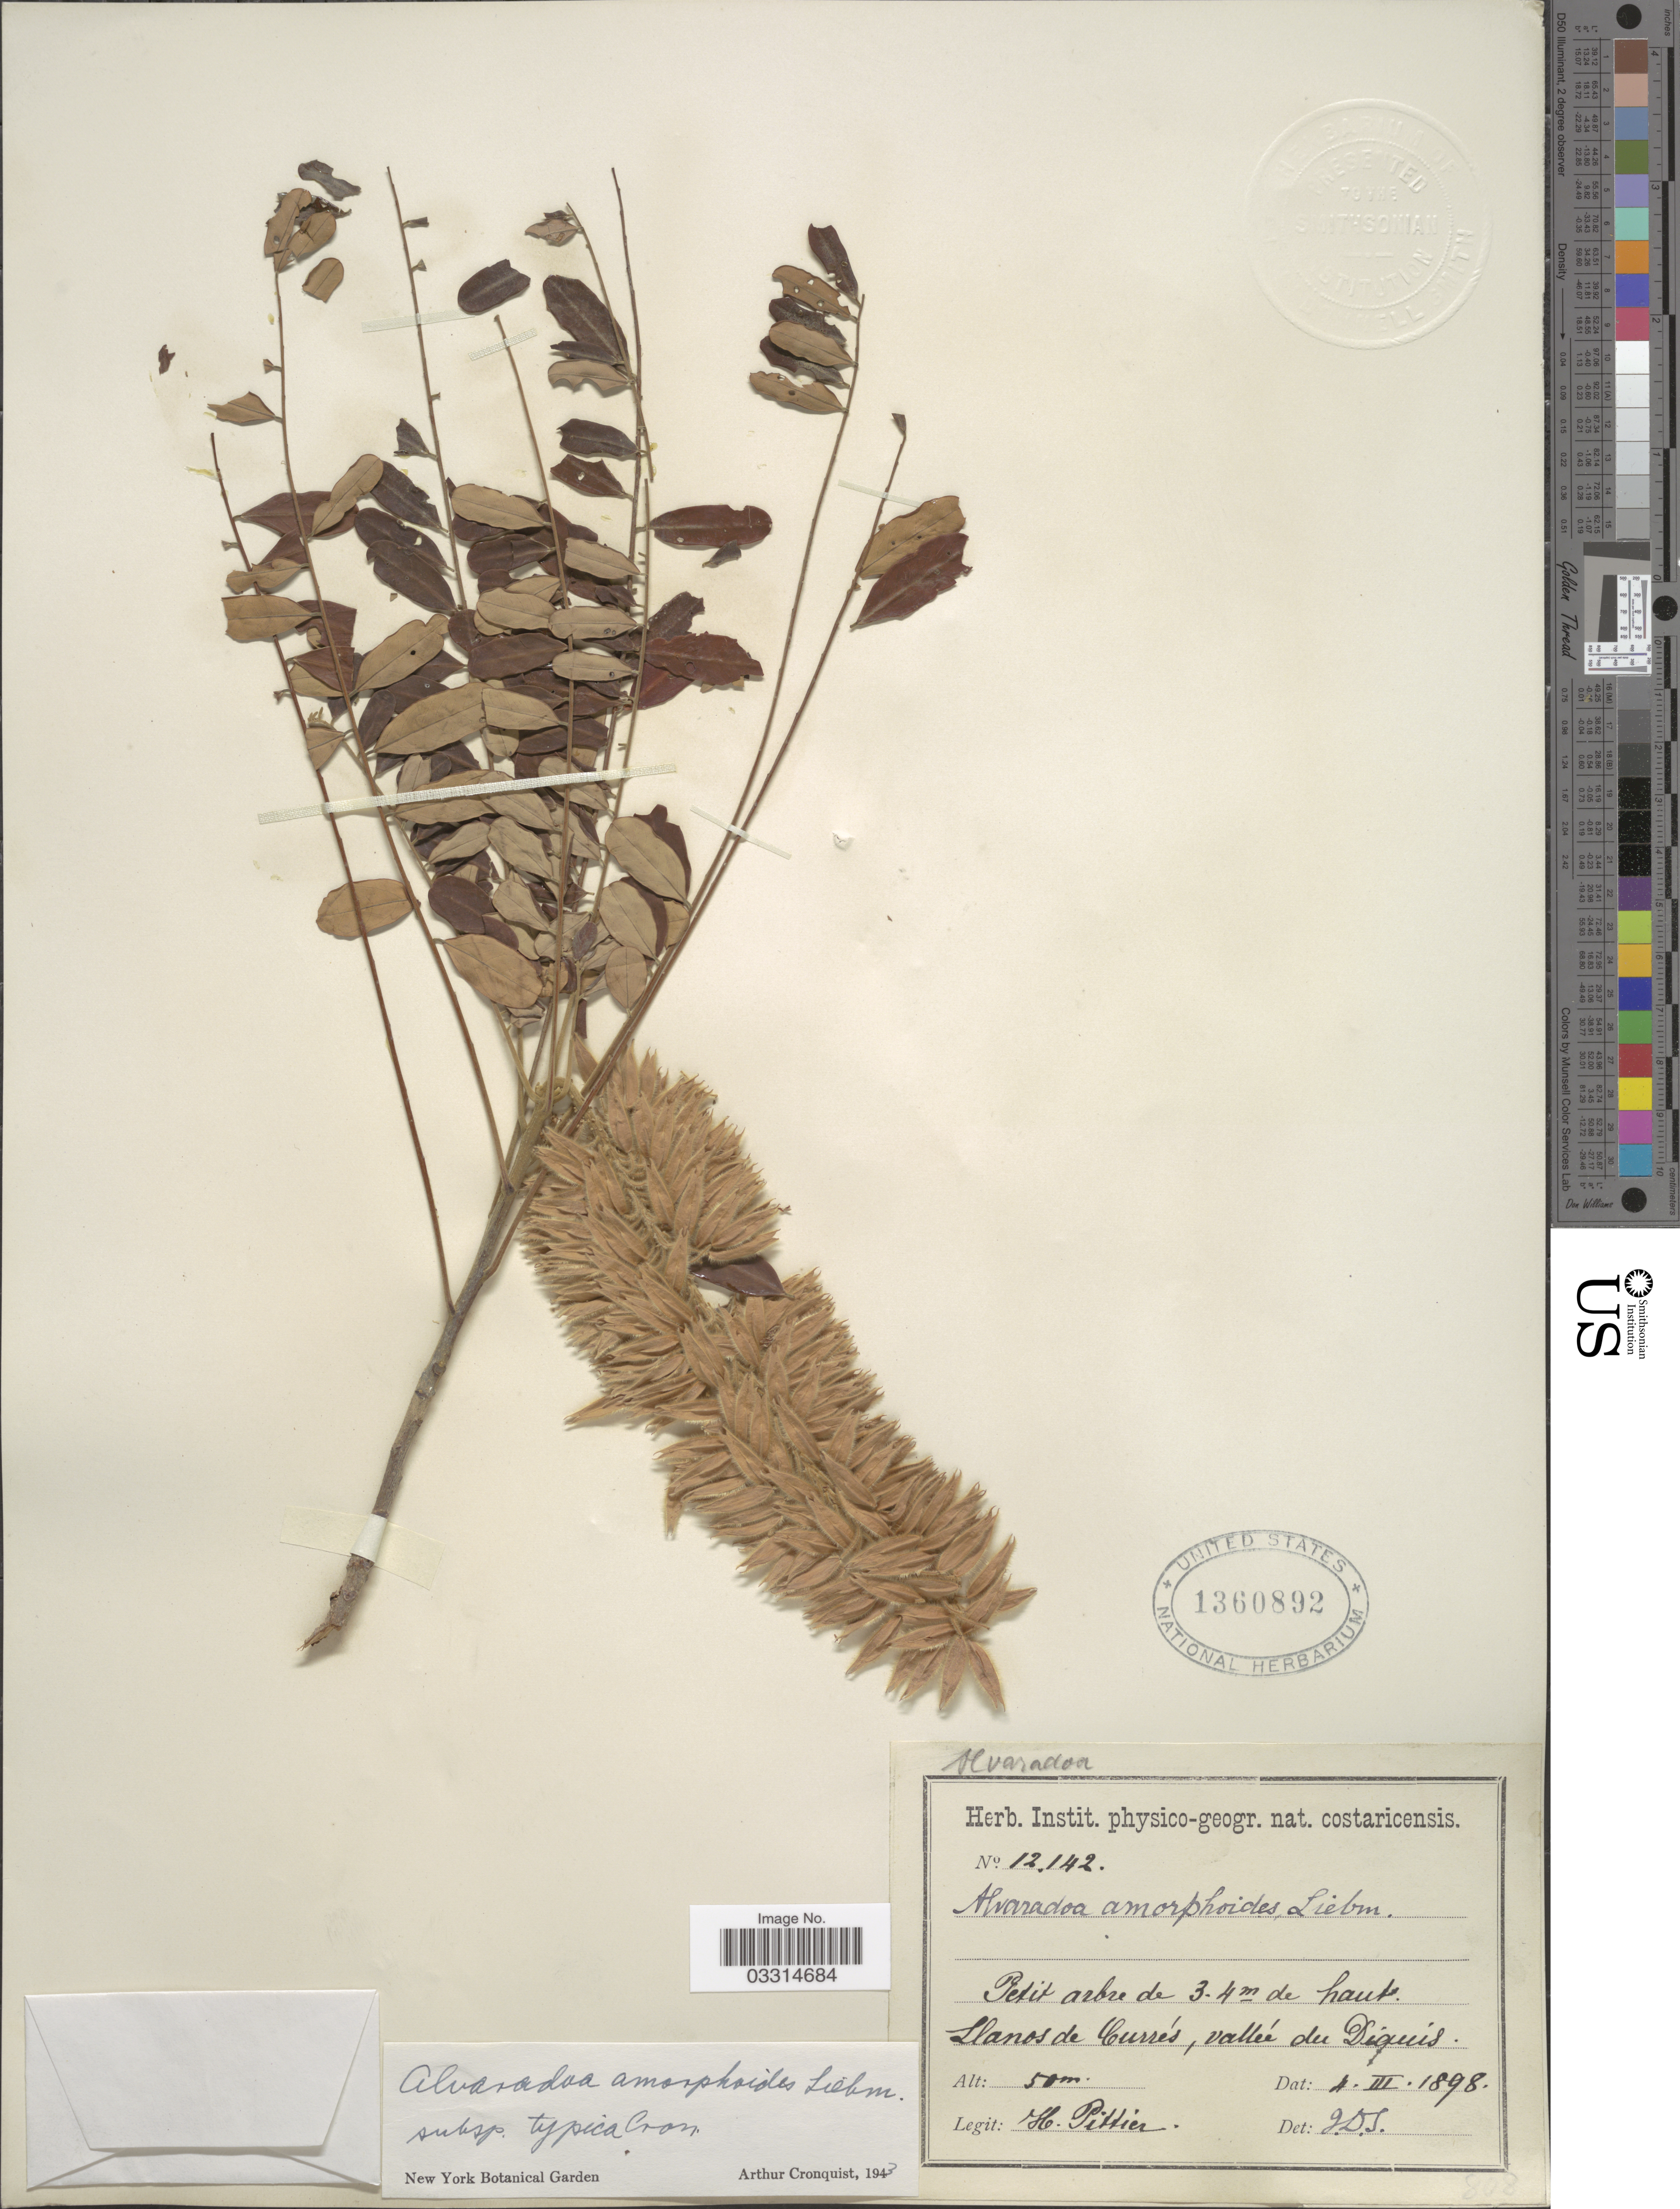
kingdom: Plantae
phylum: Tracheophyta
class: Magnoliopsida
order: Picramniales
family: Picramniaceae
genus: Alvaradoa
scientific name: Alvaradoa amorphoides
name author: Liebm.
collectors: H. F. Pittier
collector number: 12142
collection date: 1898-03-04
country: Costa Rica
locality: Llanos de Currés, vallée du Diquis.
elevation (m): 50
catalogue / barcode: US 1360892